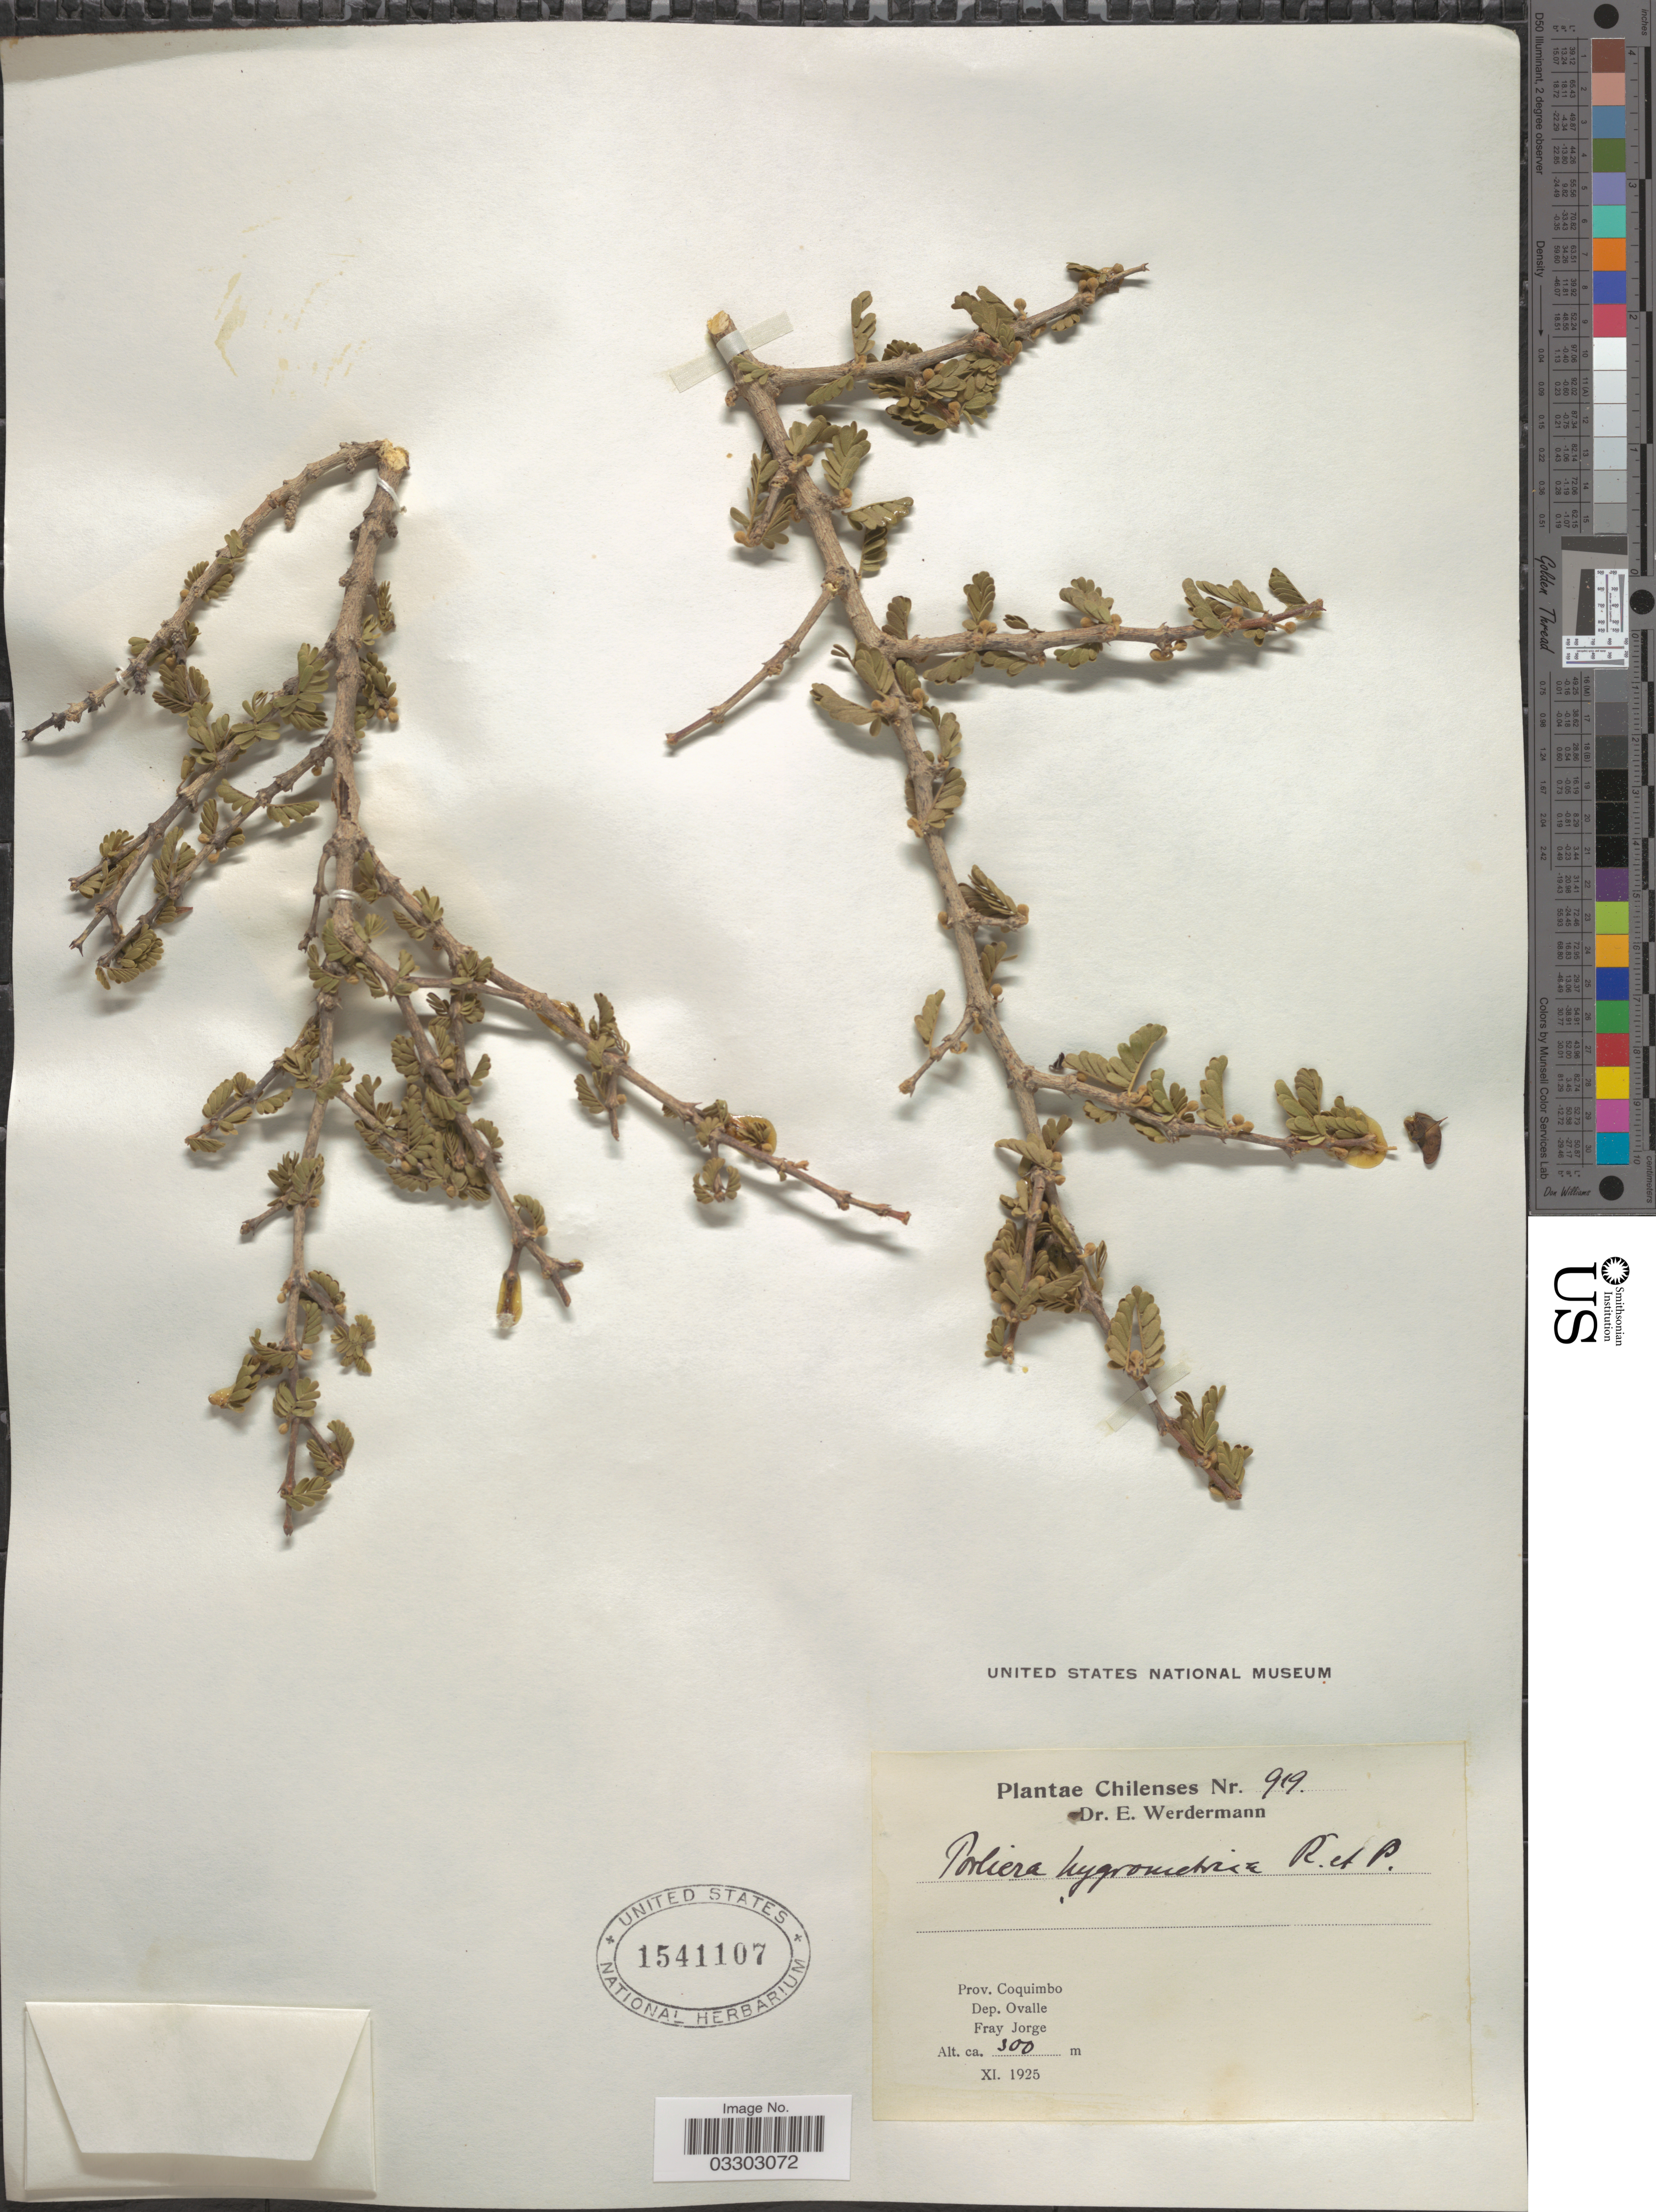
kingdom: Plantae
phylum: Tracheophyta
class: Magnoliopsida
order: Zygophyllales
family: Zygophyllaceae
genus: Porlieria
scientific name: Porlieria hygrometrica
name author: Pav. ex A. Gray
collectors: E. Werdermann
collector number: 919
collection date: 1925-11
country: Chile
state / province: Coquimbo (IV)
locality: Dep. Ovalle.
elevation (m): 300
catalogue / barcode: US 1541107